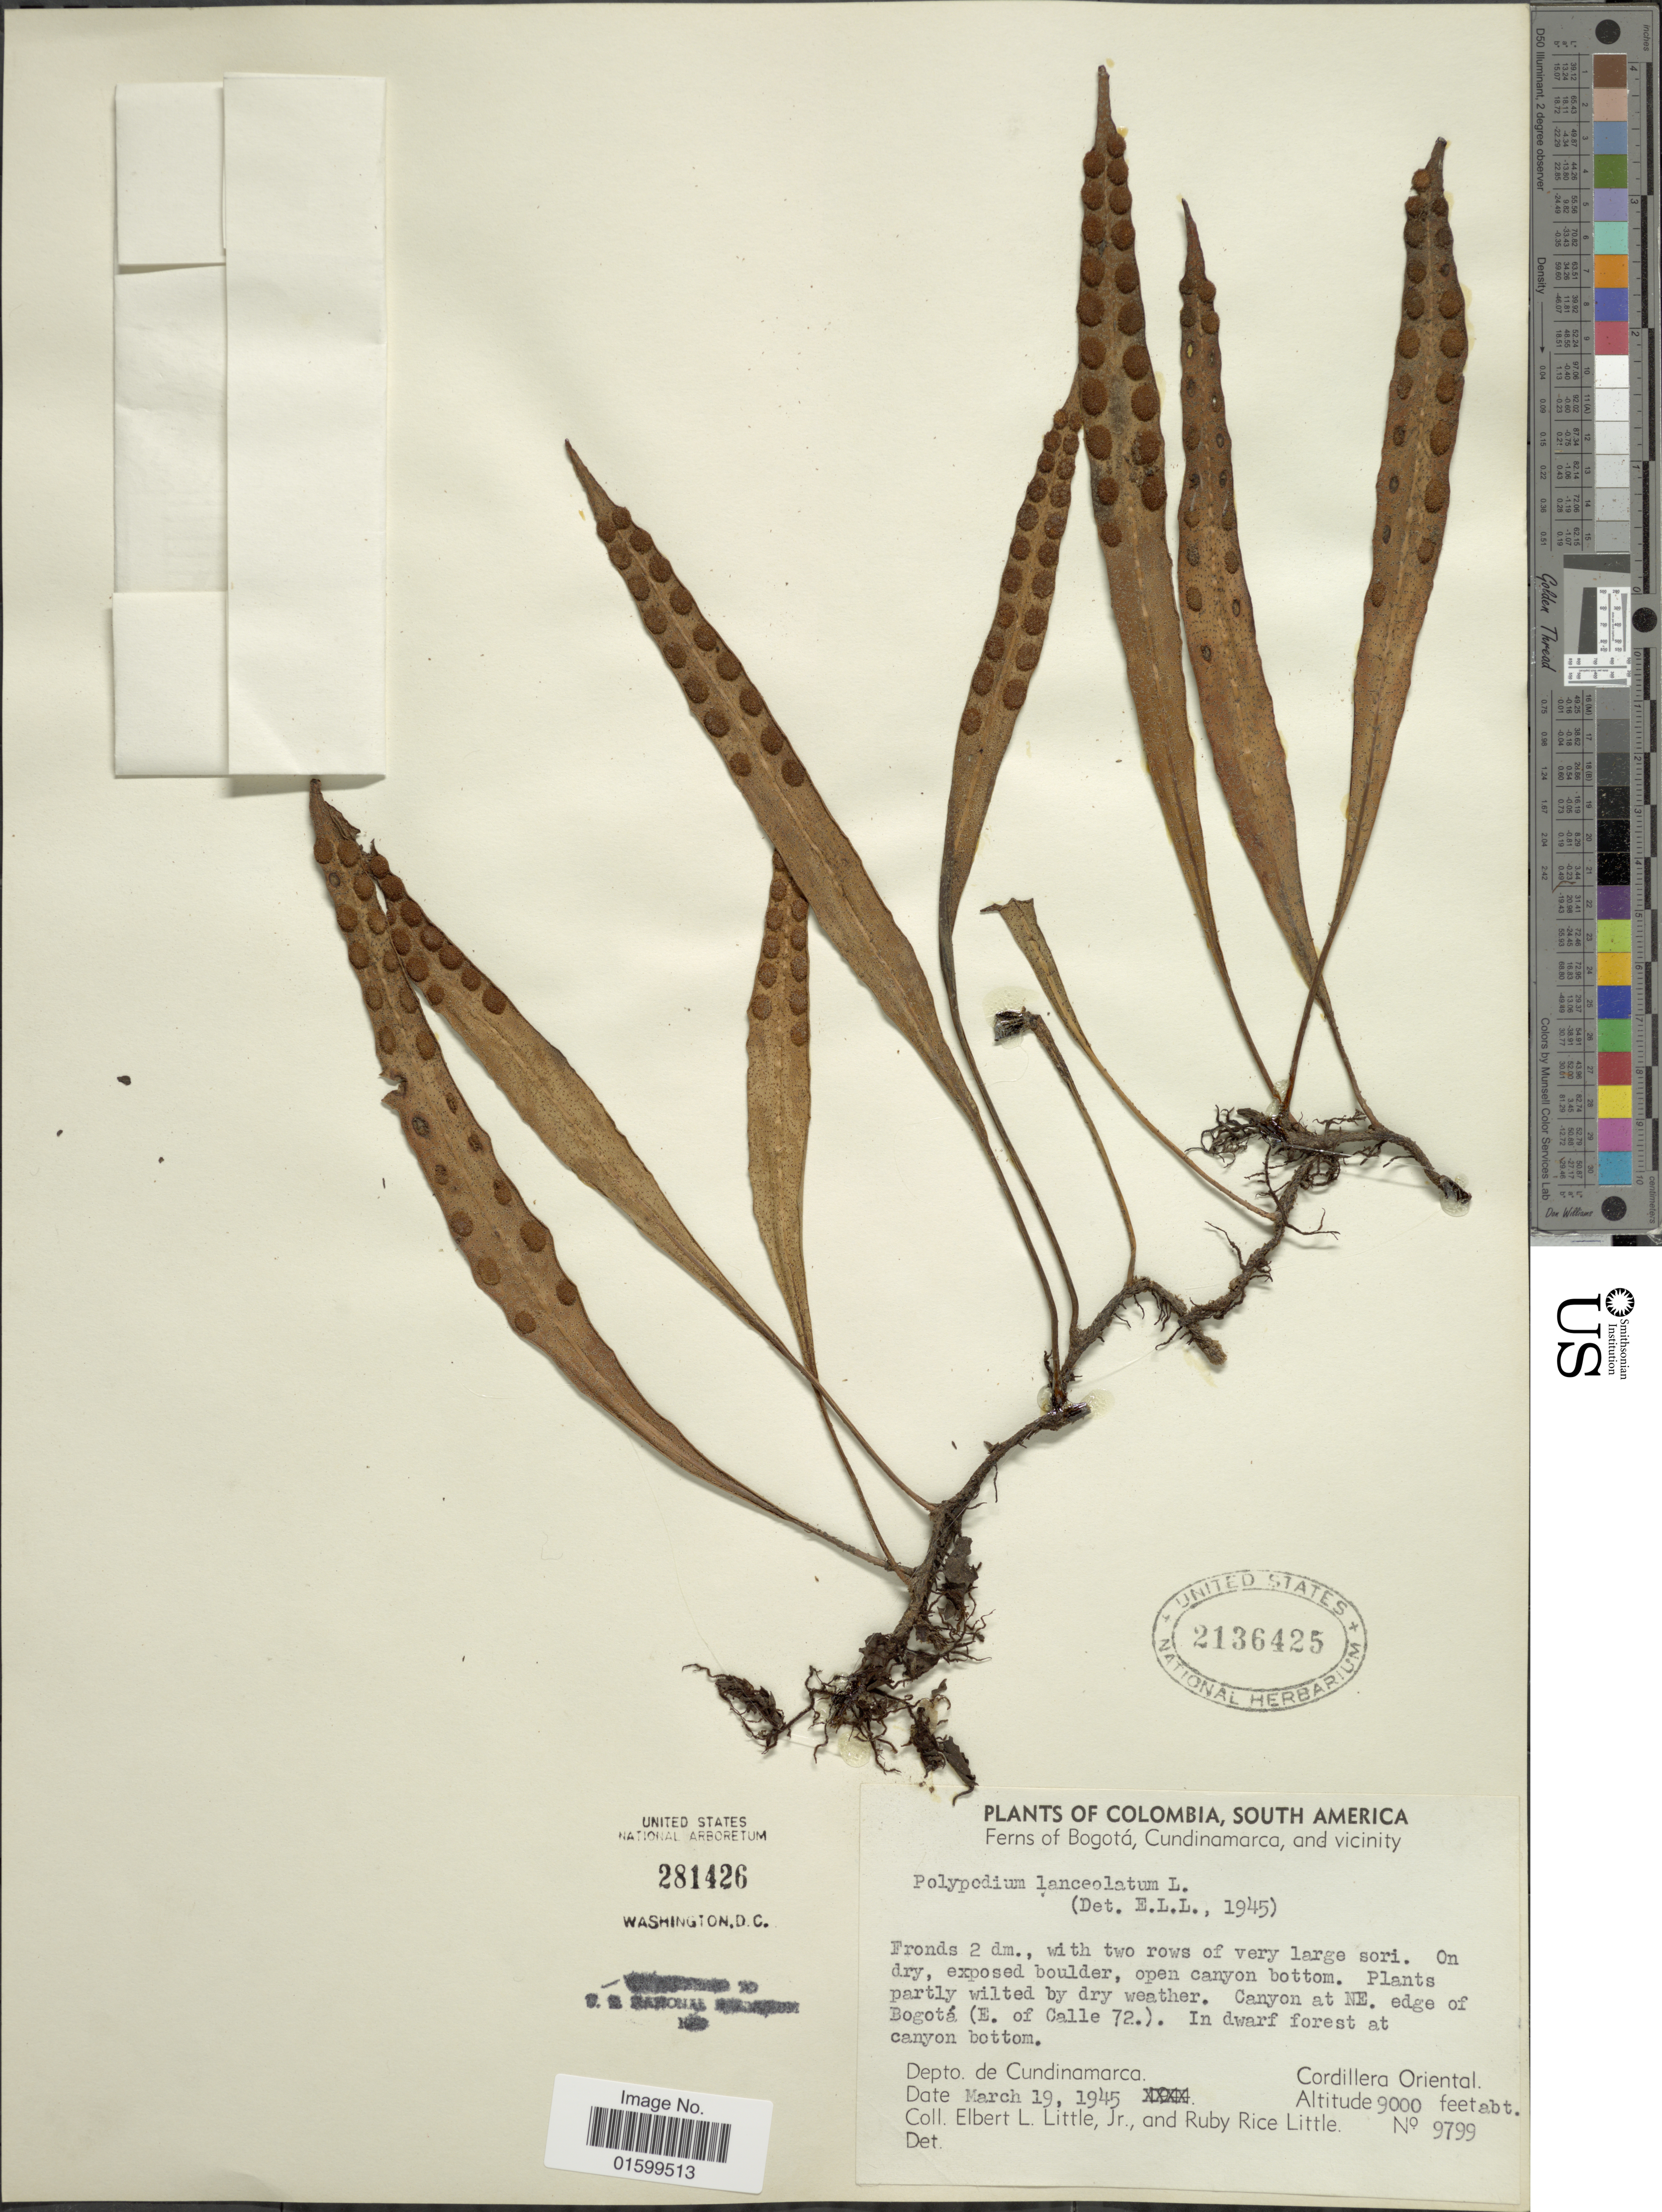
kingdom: Plantae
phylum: Tracheophyta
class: Polypodiopsida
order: Polypodiales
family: Polypodiaceae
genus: Pleopeltis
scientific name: Pleopeltis macrocarpa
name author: (Bory ex Willd.) Kaulf.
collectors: E. L. Little & R. R. Little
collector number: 9799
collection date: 1945-03-19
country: Colombia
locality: Bogota, Cundinamarca and vicinity, Canyon at NE edge of Bogota (E. of Calle 72), Depto. de Cundinamarca, Cordillera Oriental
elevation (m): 0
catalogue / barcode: US 2136425